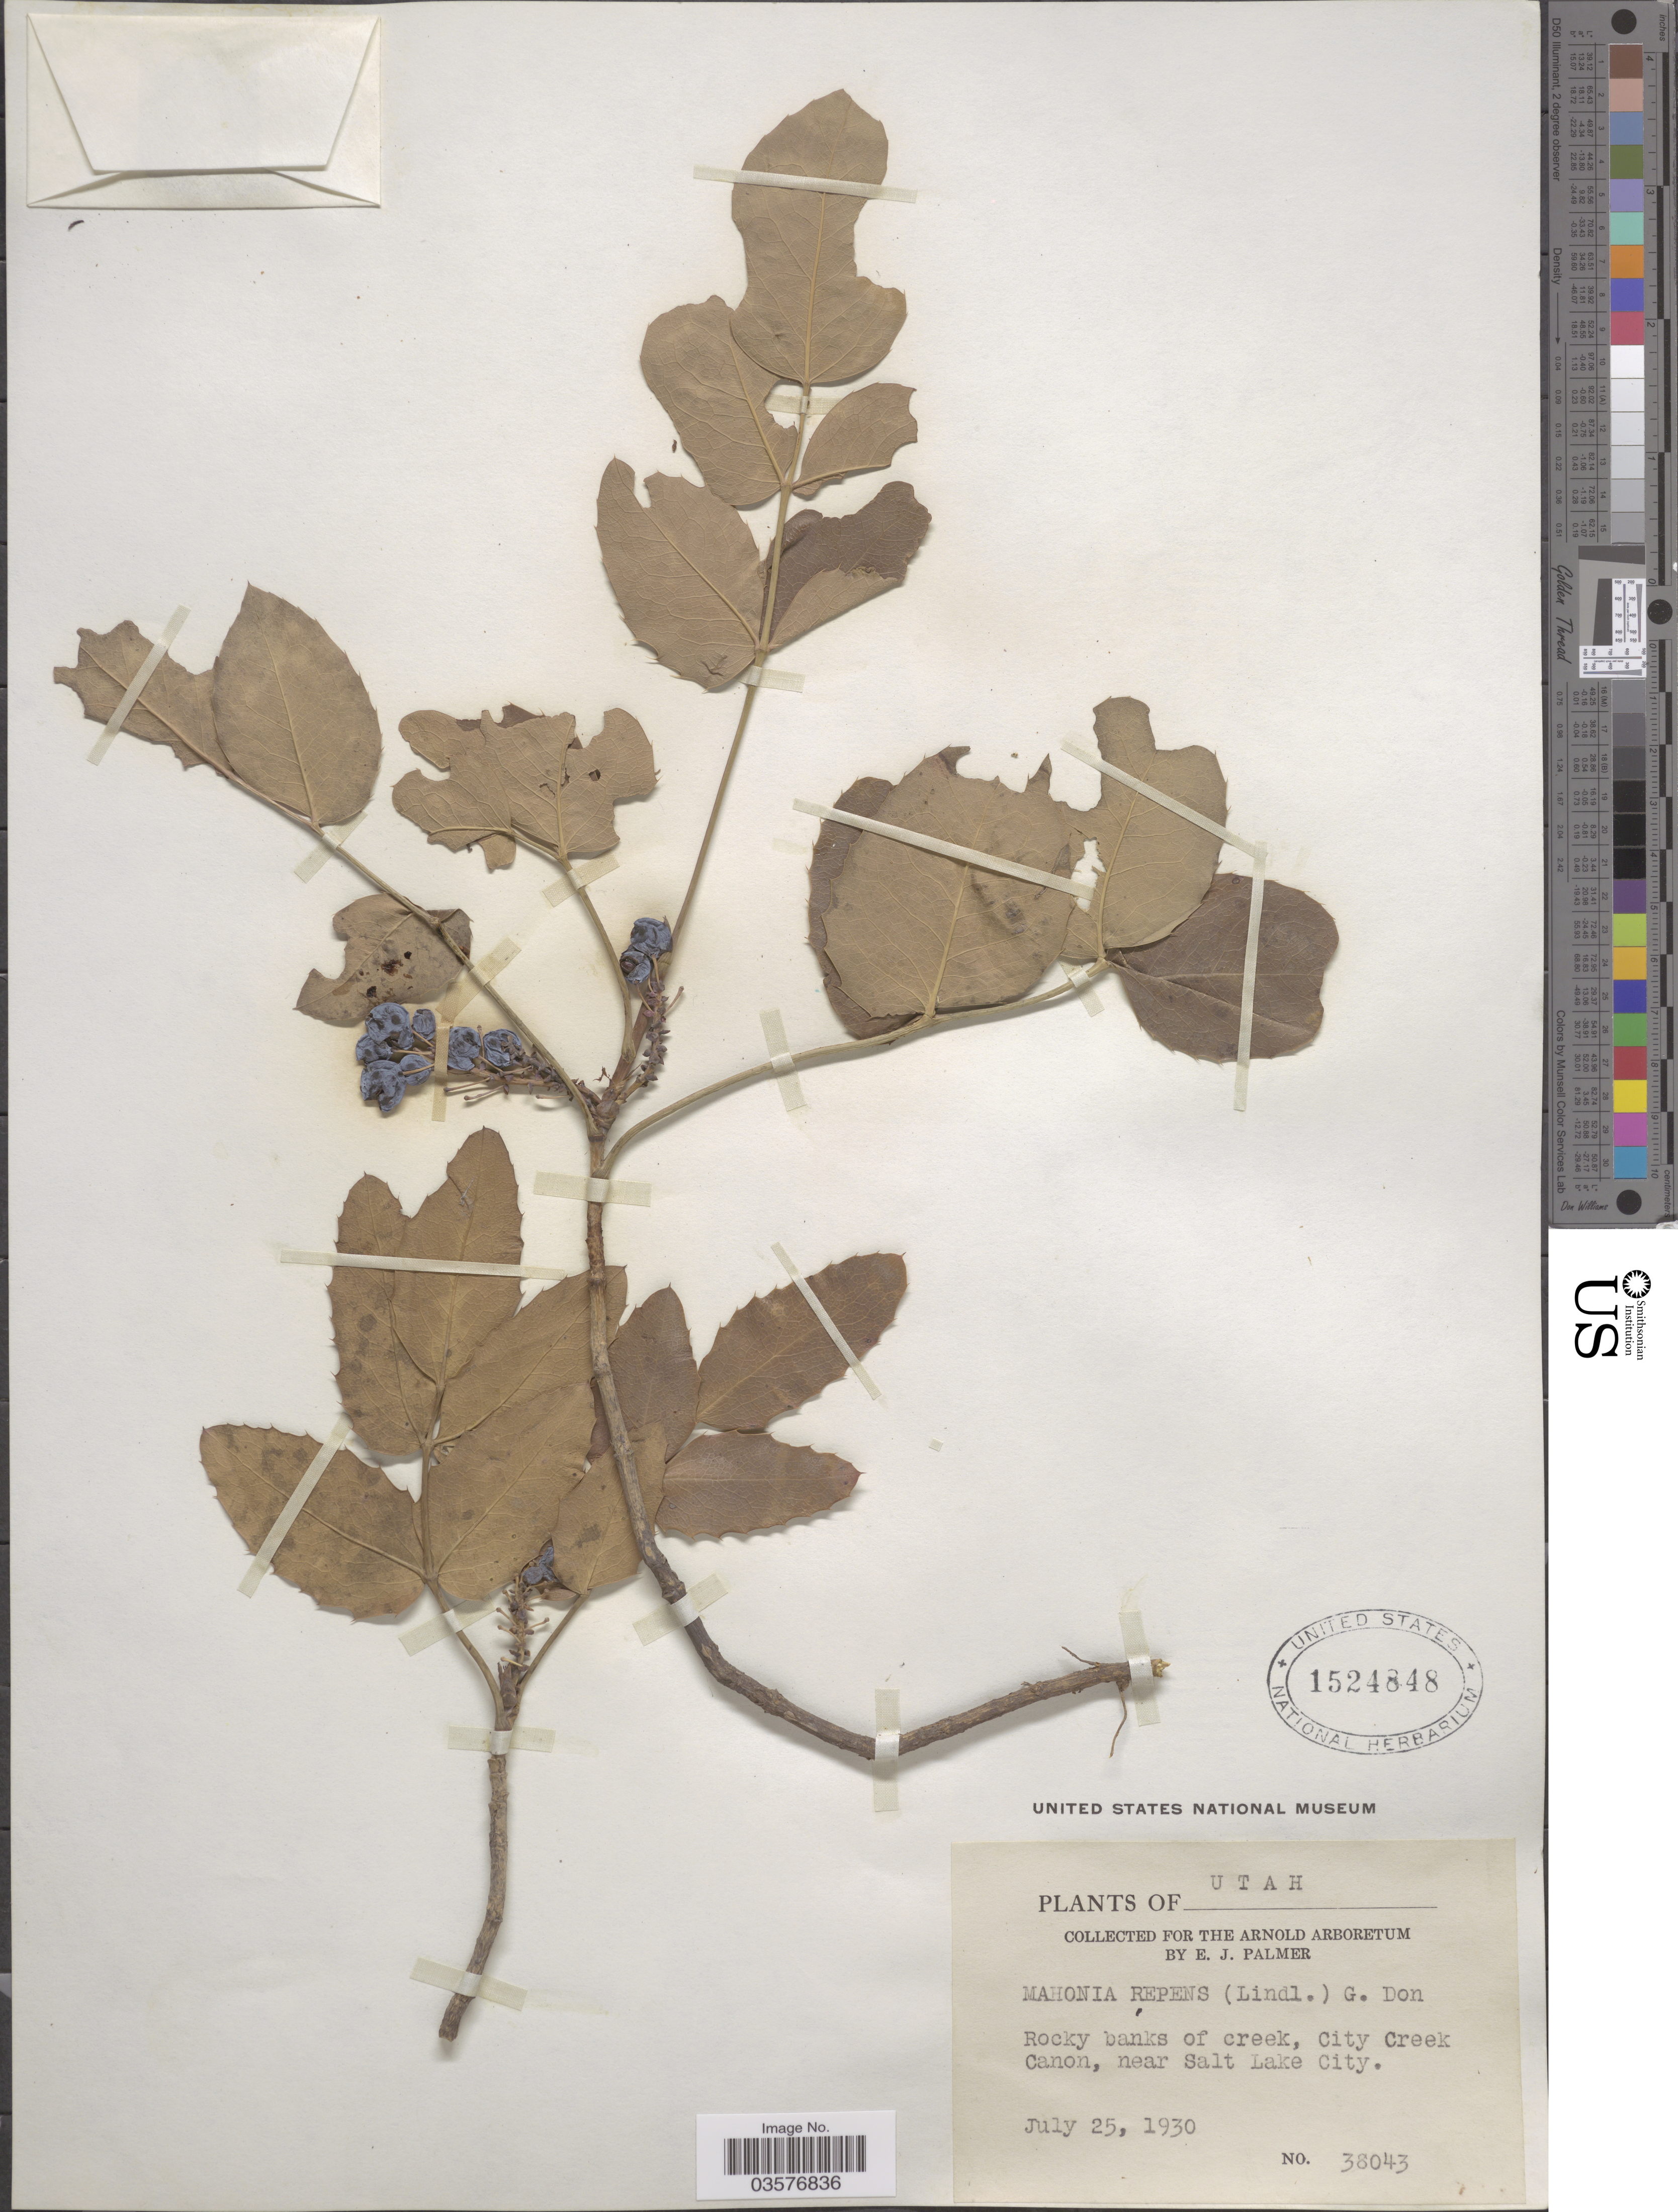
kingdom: Plantae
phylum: Tracheophyta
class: Magnoliopsida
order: Ranunculales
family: Berberidaceae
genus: Mahonia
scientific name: Mahonia repens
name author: (Lindl.) G. Don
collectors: E. J. Palmer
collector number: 38043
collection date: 1930-07-25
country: United States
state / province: Utah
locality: Rocky banks of creek, City Creek Canon, near Salt Lake City.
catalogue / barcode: US 1524848